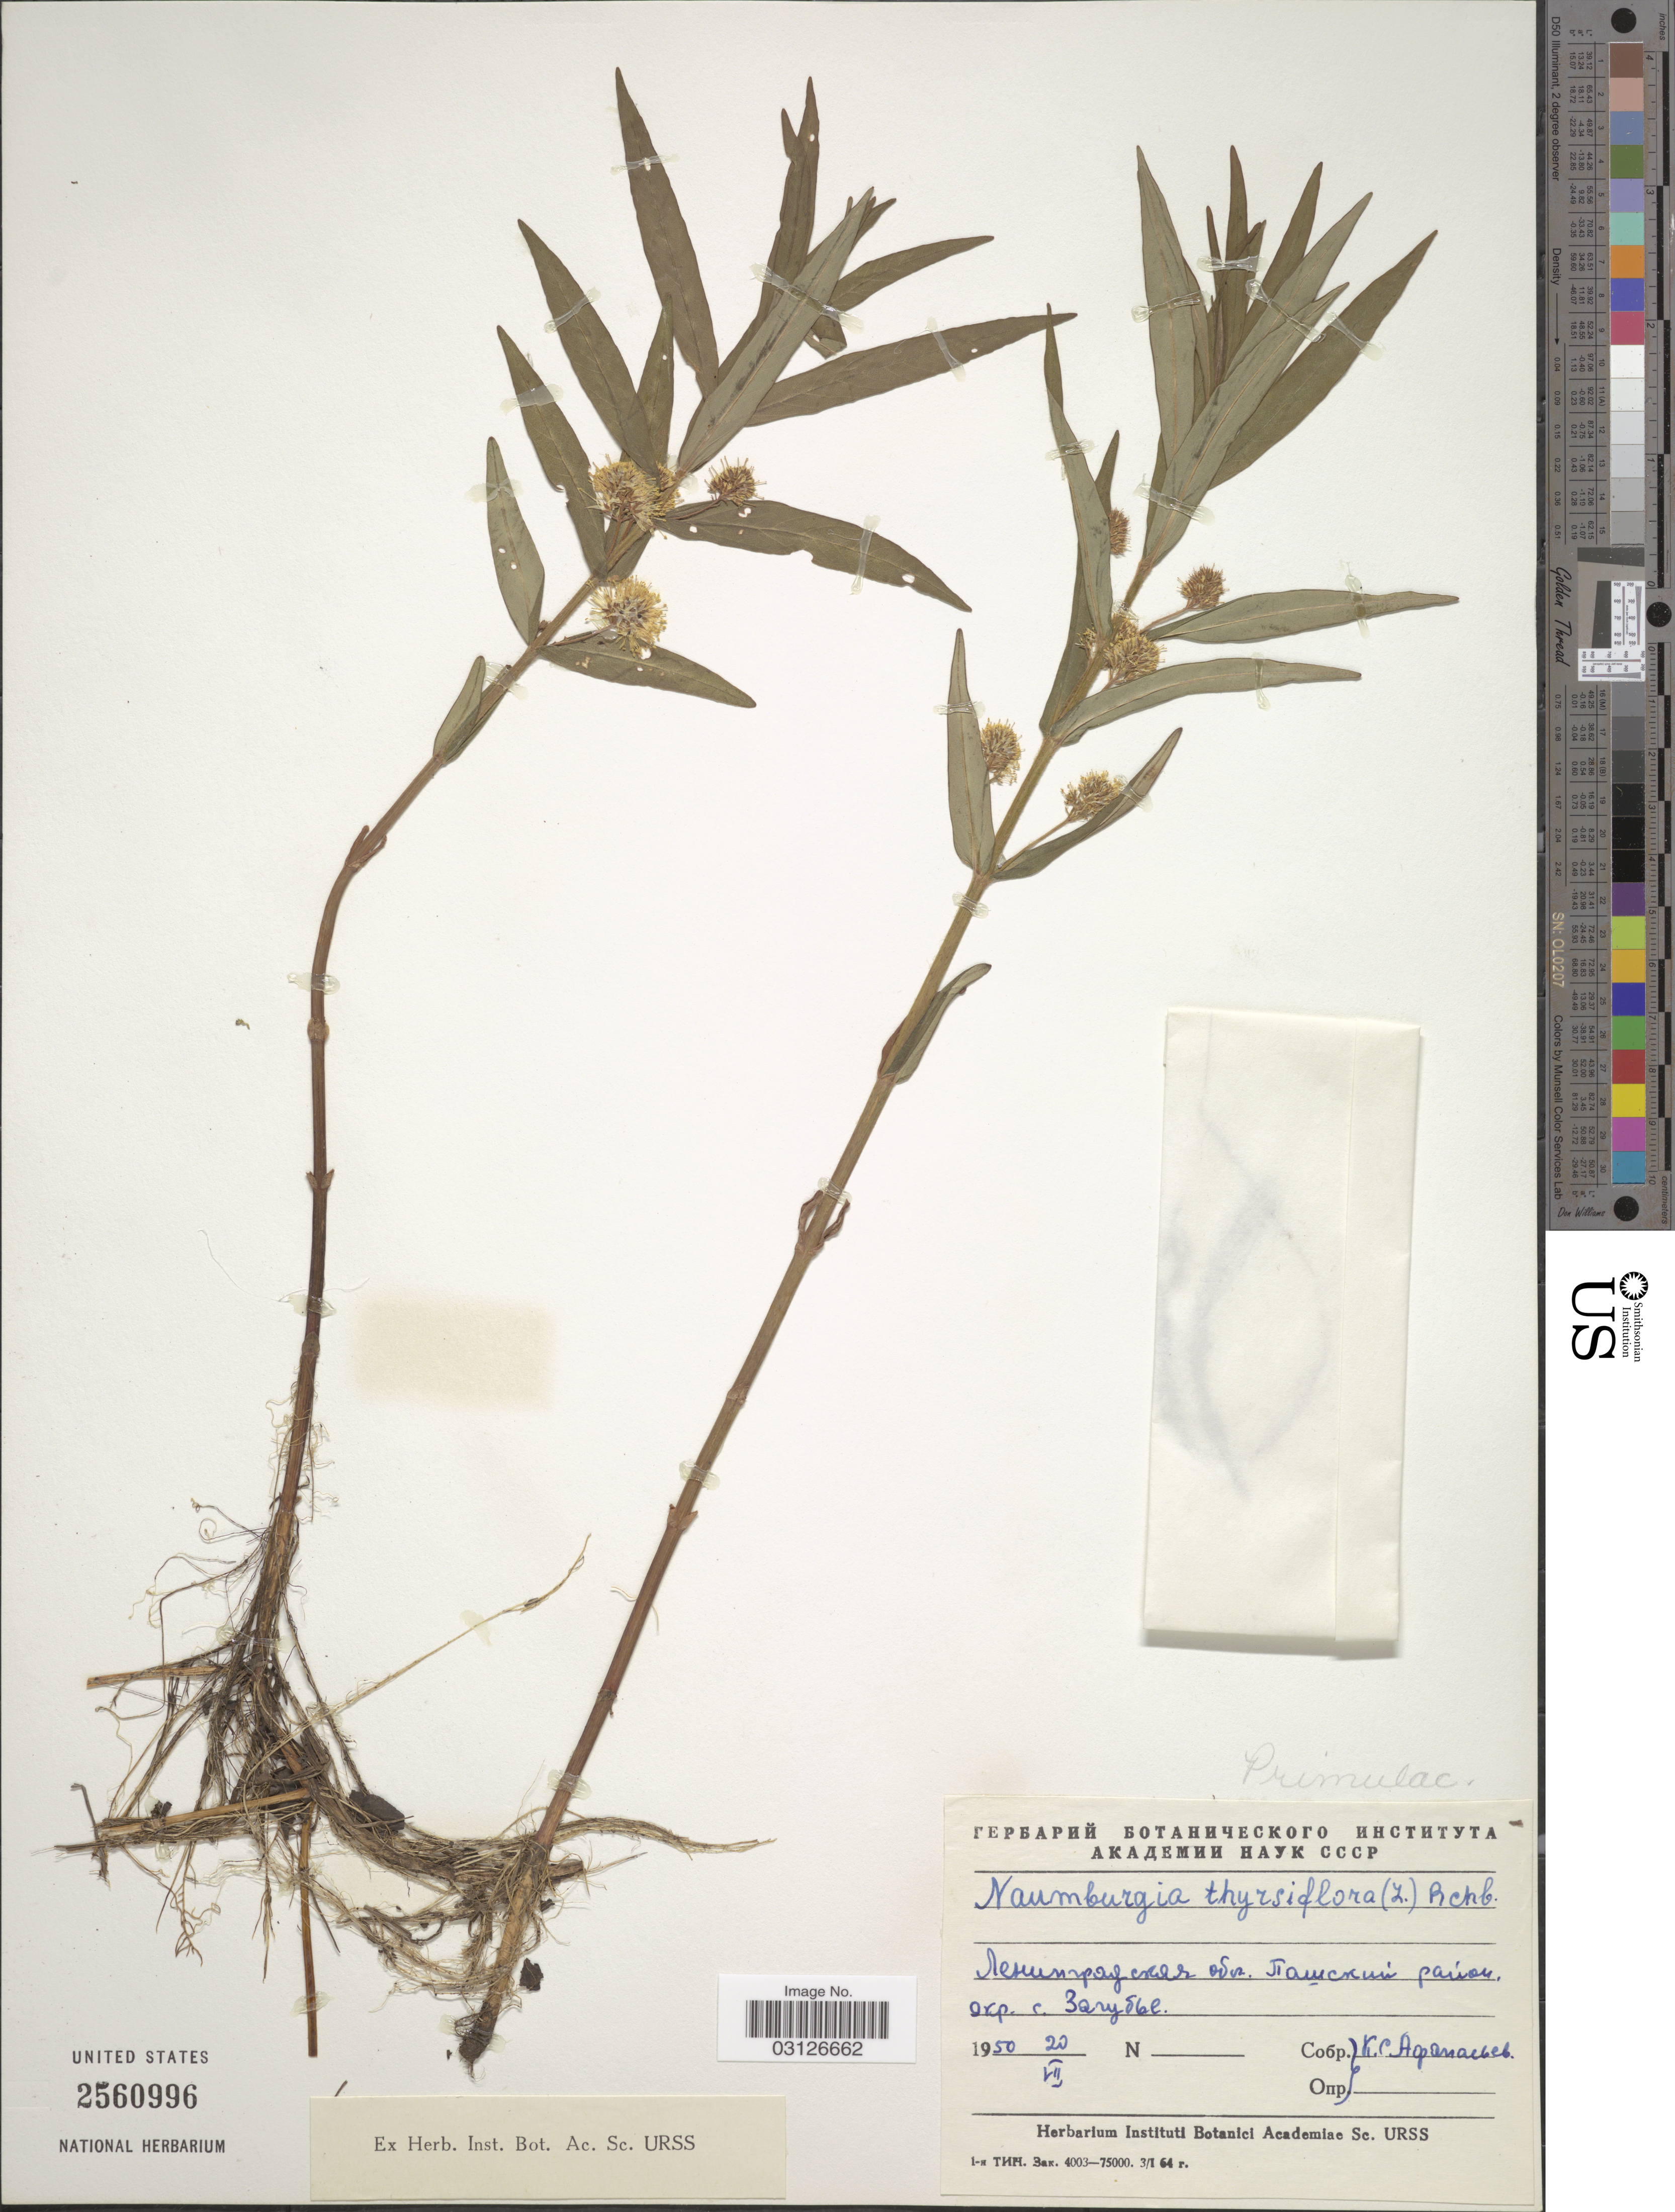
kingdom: Plantae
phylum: Tracheophyta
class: Magnoliopsida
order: Ericales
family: Primulaceae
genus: Lysimachia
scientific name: Lysimachia thyrsiflora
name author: L.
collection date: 1950-07-20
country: Russian Federation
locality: Pashskiy Rayon, vicinity of village Azgubie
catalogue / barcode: US 2560996